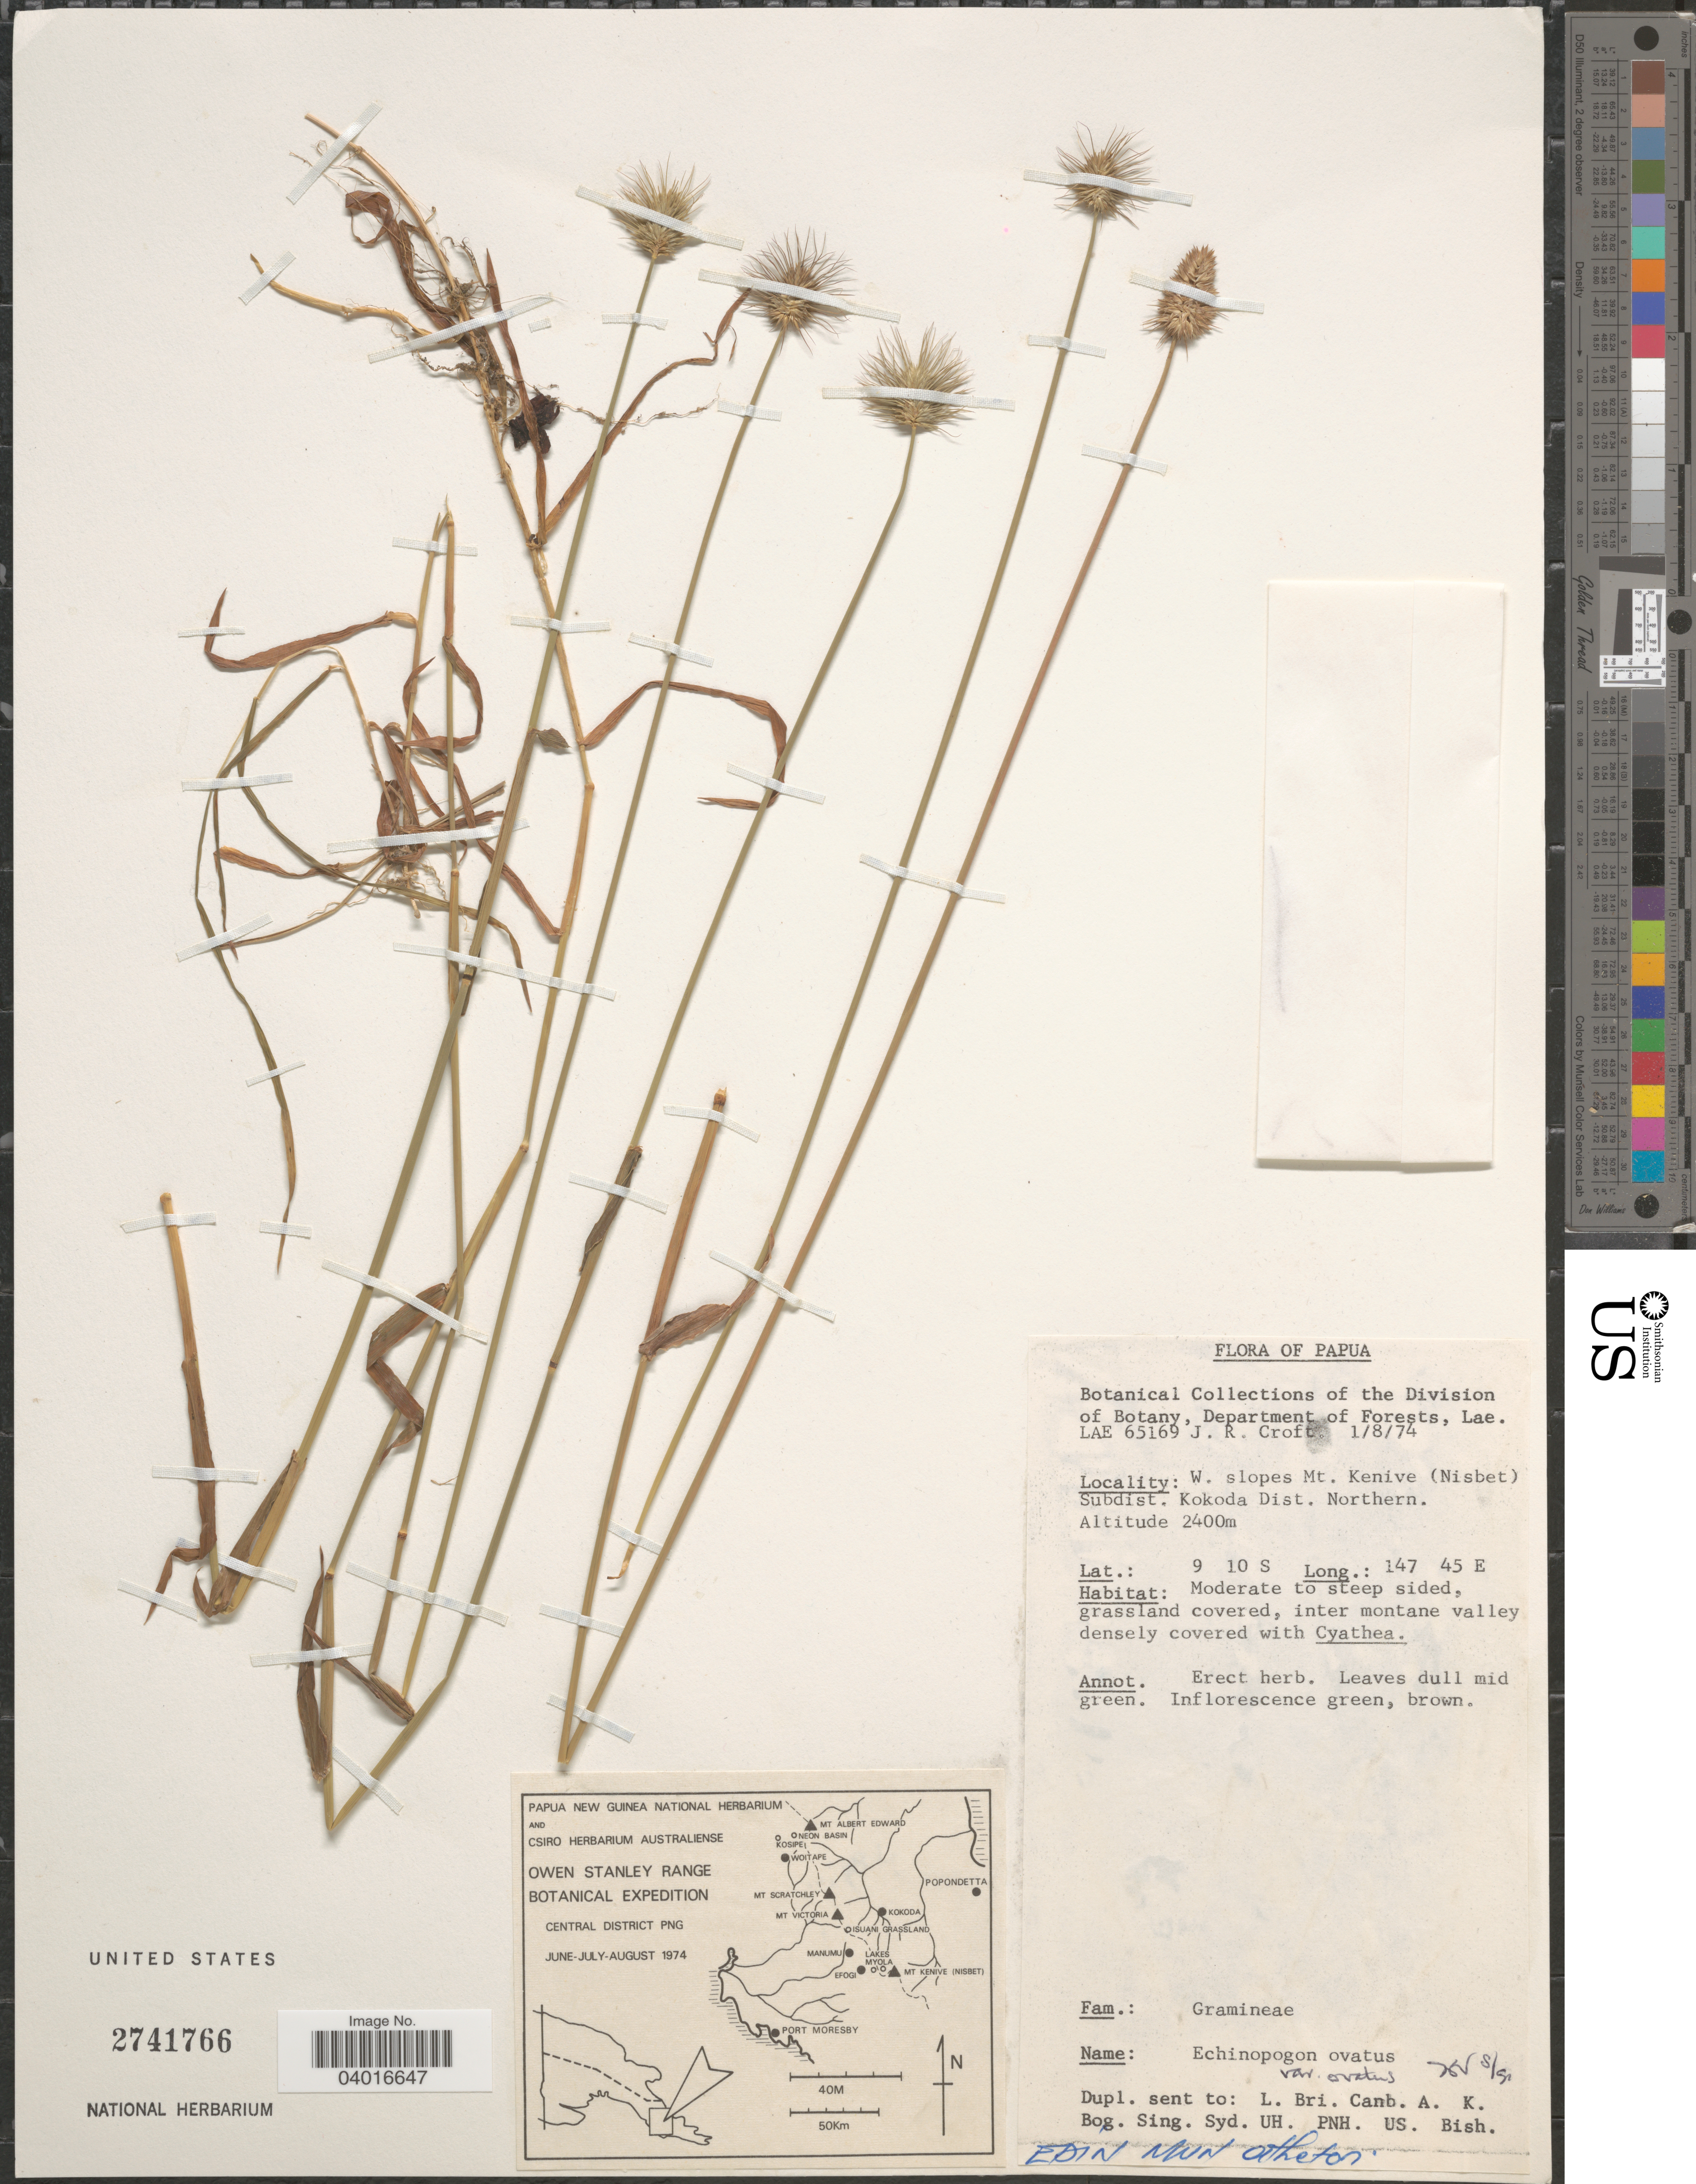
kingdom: Plantae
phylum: Tracheophyta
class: Liliopsida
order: Poales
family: Poaceae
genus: Echinopogon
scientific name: Echinopogon ovatus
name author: (G. Forst.) P. Beauv.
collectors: J. R. Croft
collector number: LAE65169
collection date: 1974-08-01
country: Papua New Guinea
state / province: Northern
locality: Papua. W. slopes Mt. Kenive (Nisbet) Subdist. Kokoda Dist. Northern. Inter montane valley densely covered with Cyathea.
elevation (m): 2400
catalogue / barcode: US 2741766